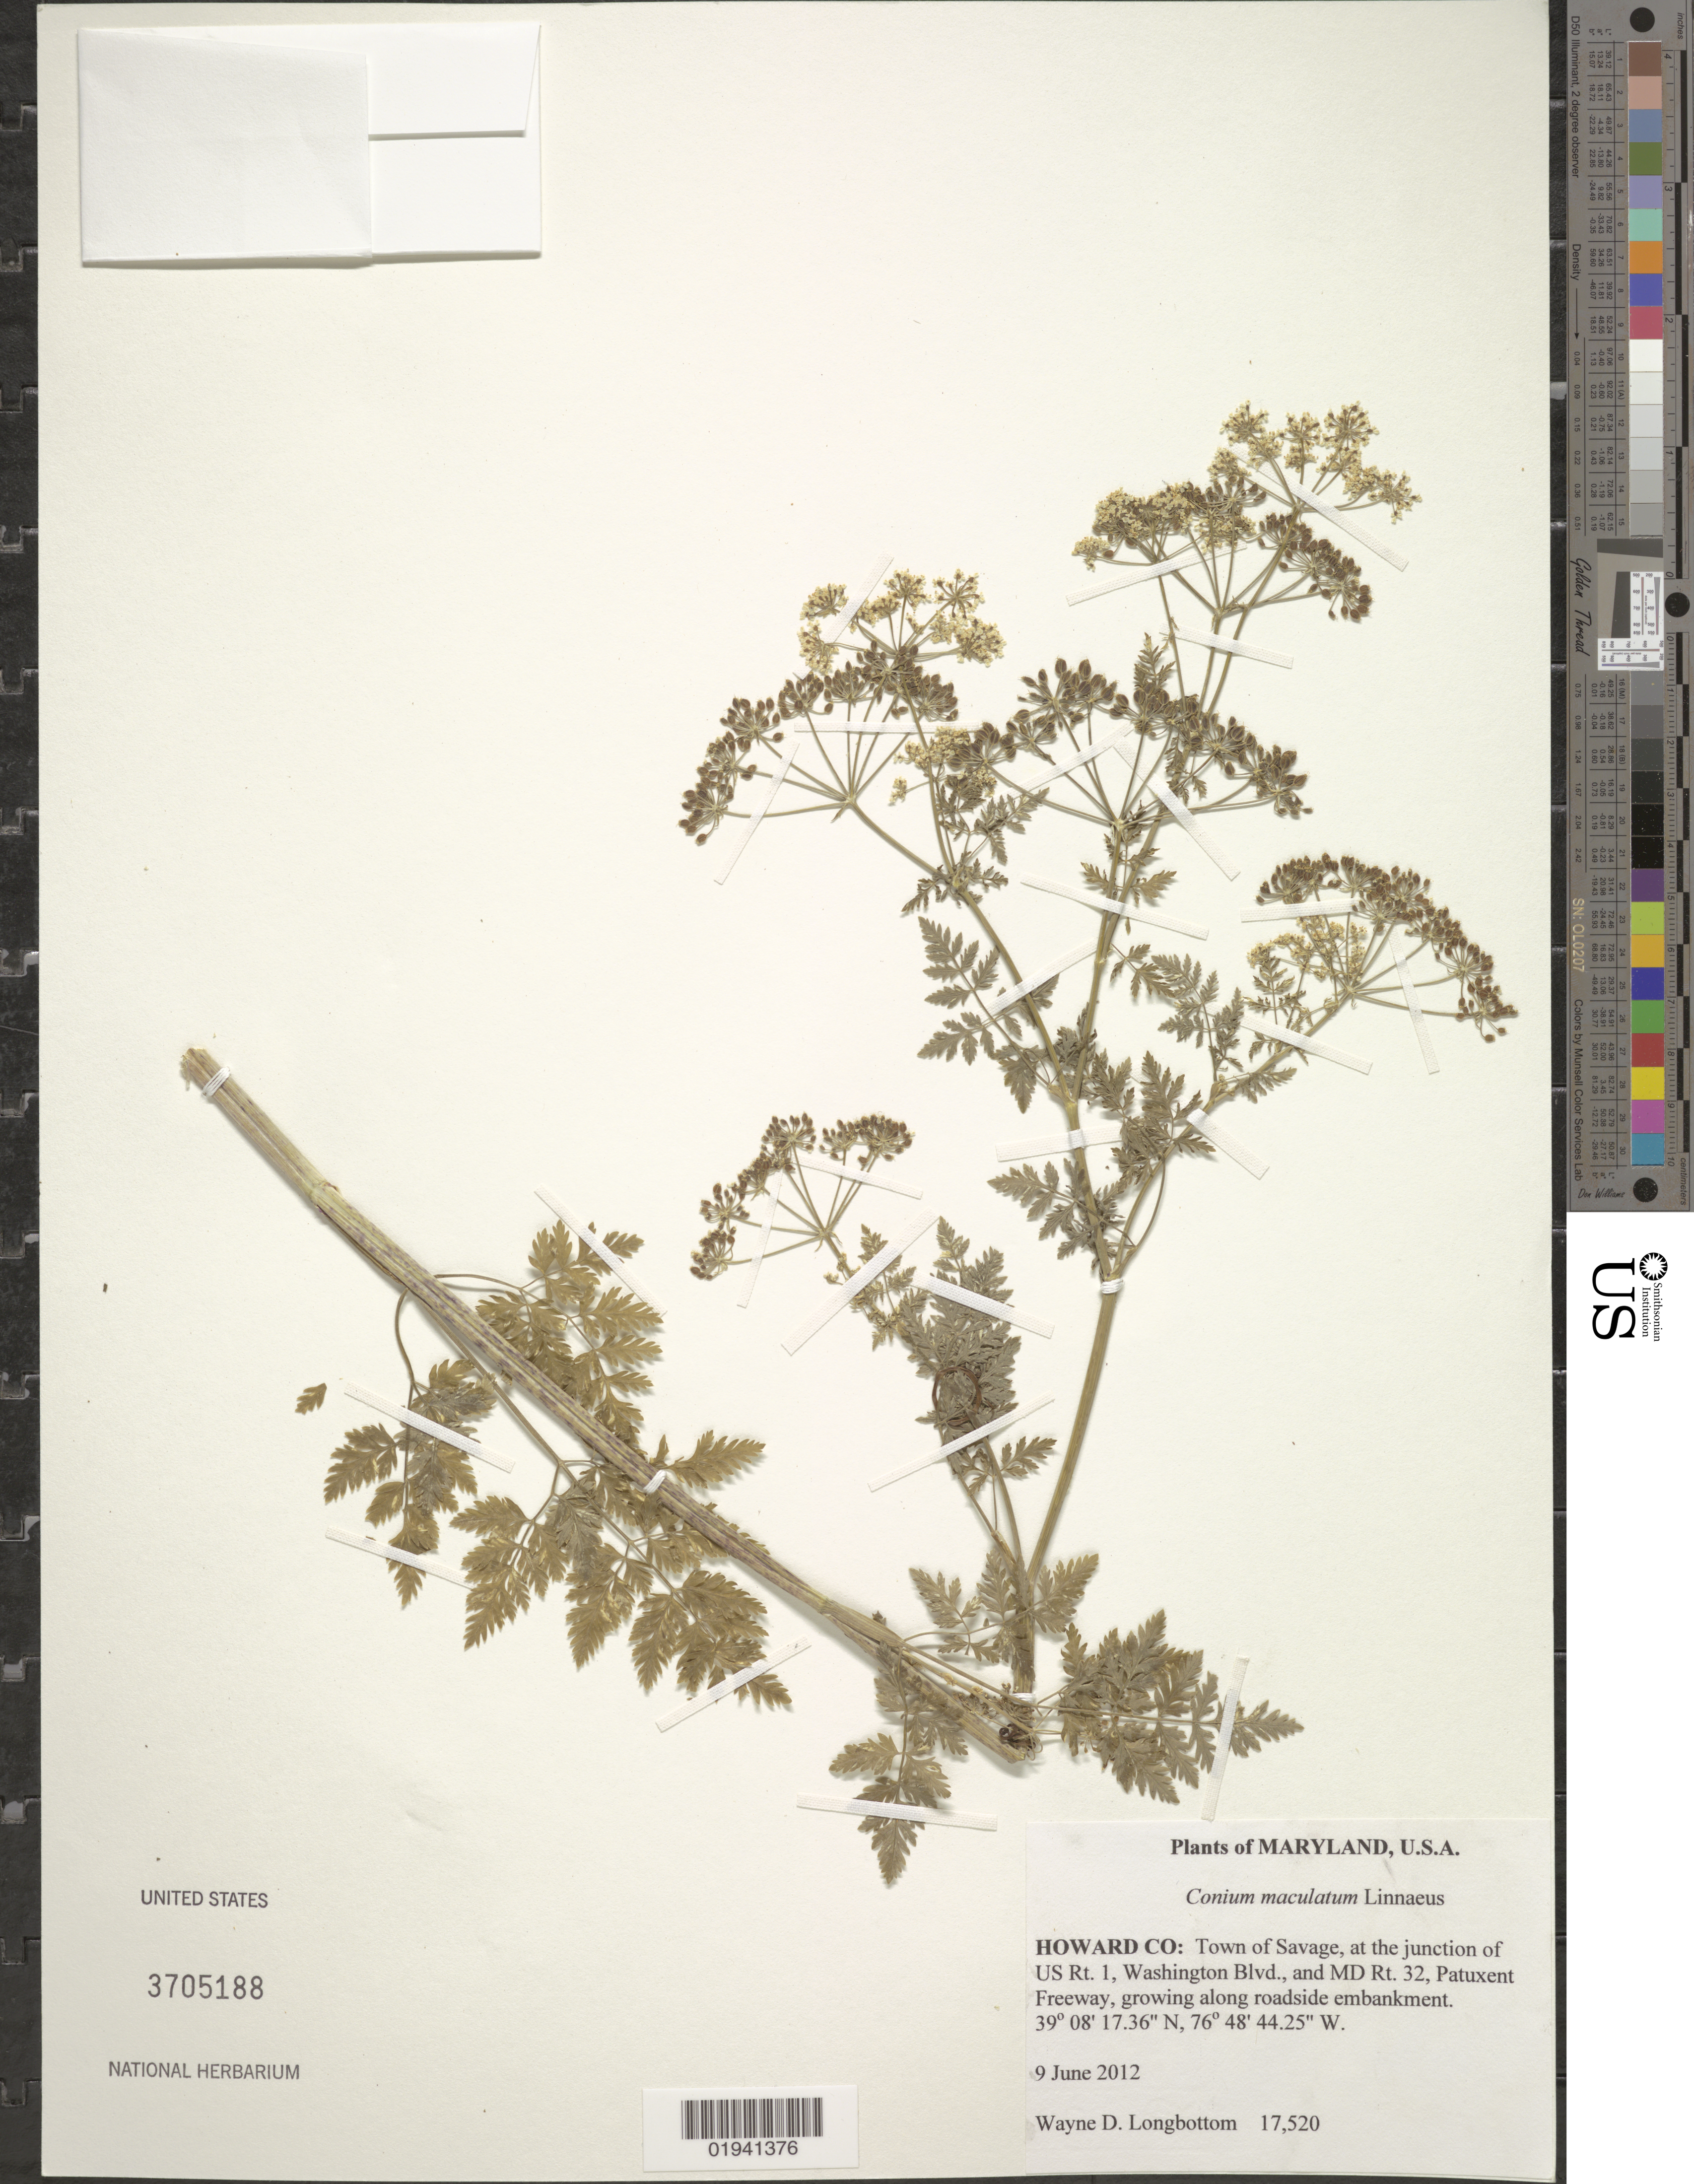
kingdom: Plantae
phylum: Tracheophyta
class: Magnoliopsida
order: Apiales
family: Apiaceae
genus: Conium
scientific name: Conium maculatum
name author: L.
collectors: W. D. Longbottom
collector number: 17520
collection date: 2012-06-09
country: United States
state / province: Maryland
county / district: Howard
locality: Town of Savage, at the junction of US Rt. 1, Washington Blvd., and MD Rt. 32, Patuxent Freeway.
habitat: growing along roadside embankment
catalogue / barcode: US 3705188